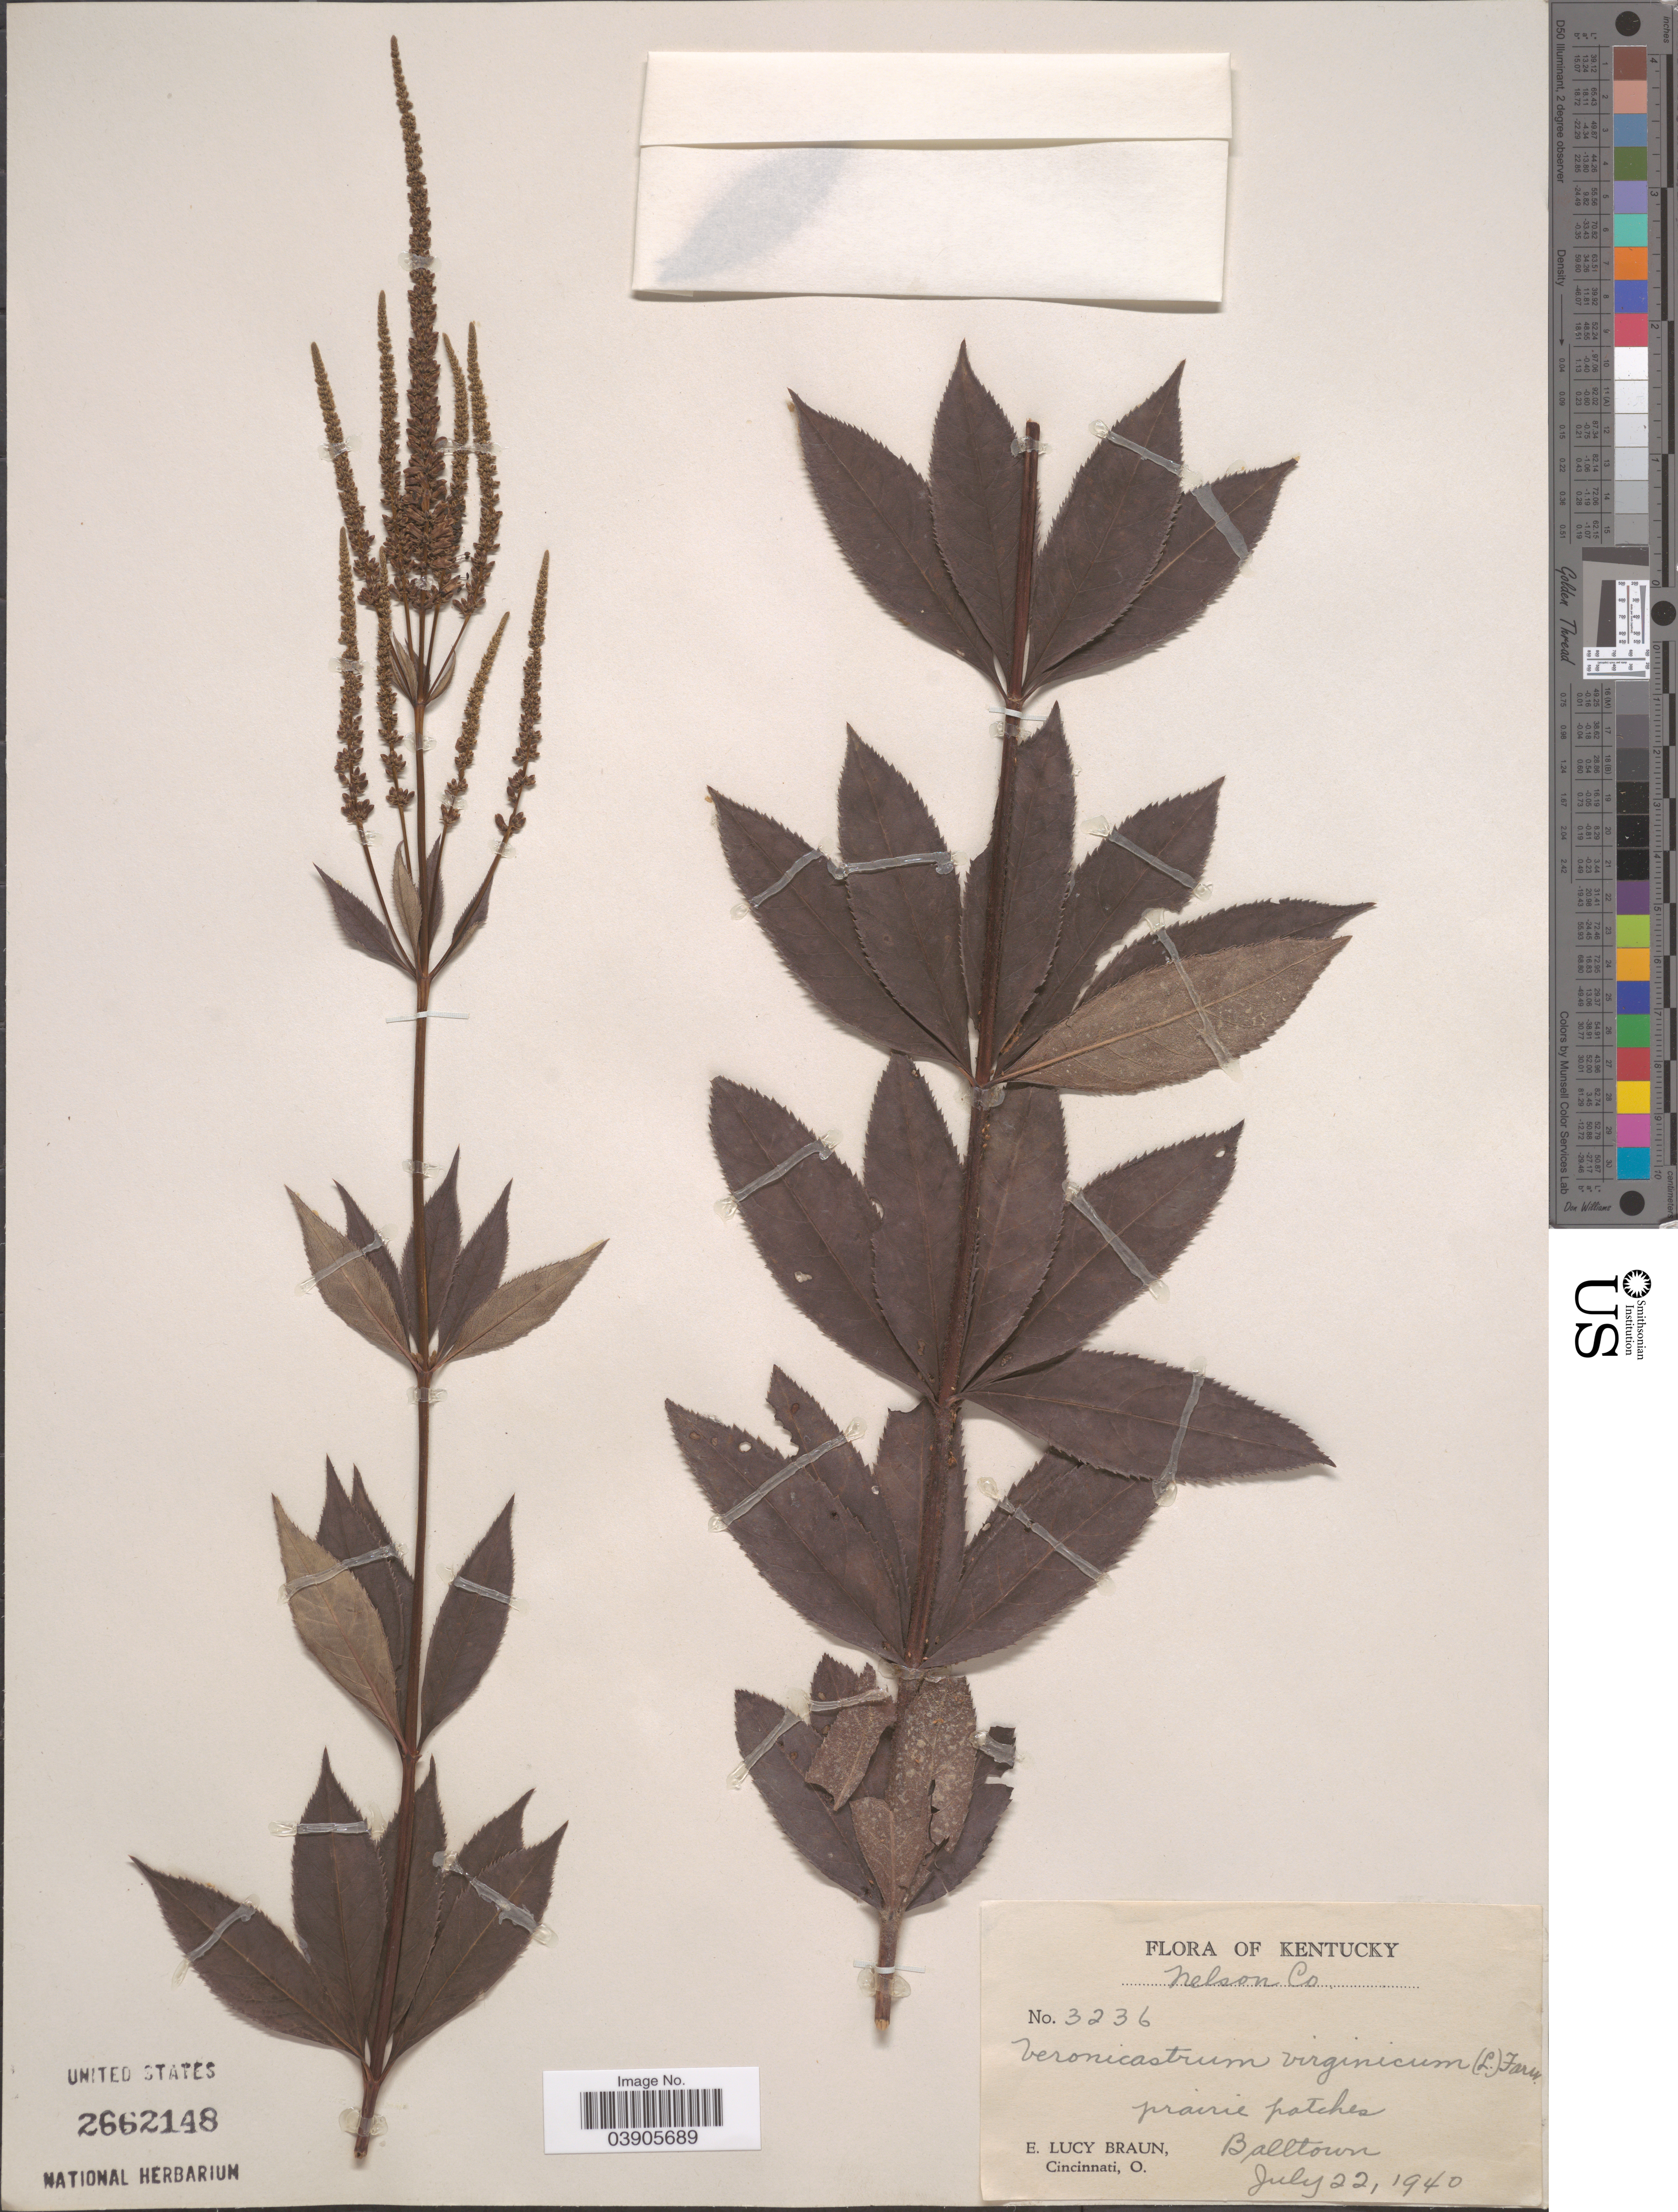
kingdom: Plantae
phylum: Tracheophyta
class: Magnoliopsida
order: Lamiales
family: Plantaginaceae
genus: Veronicastrum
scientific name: Veronicastrum virginicum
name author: (L.) Farw.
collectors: E. L. Braun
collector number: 3236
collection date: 1940-07-22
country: United States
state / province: Kentucky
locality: Nelson Co. prairie patches. Balltown.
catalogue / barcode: US 2662148